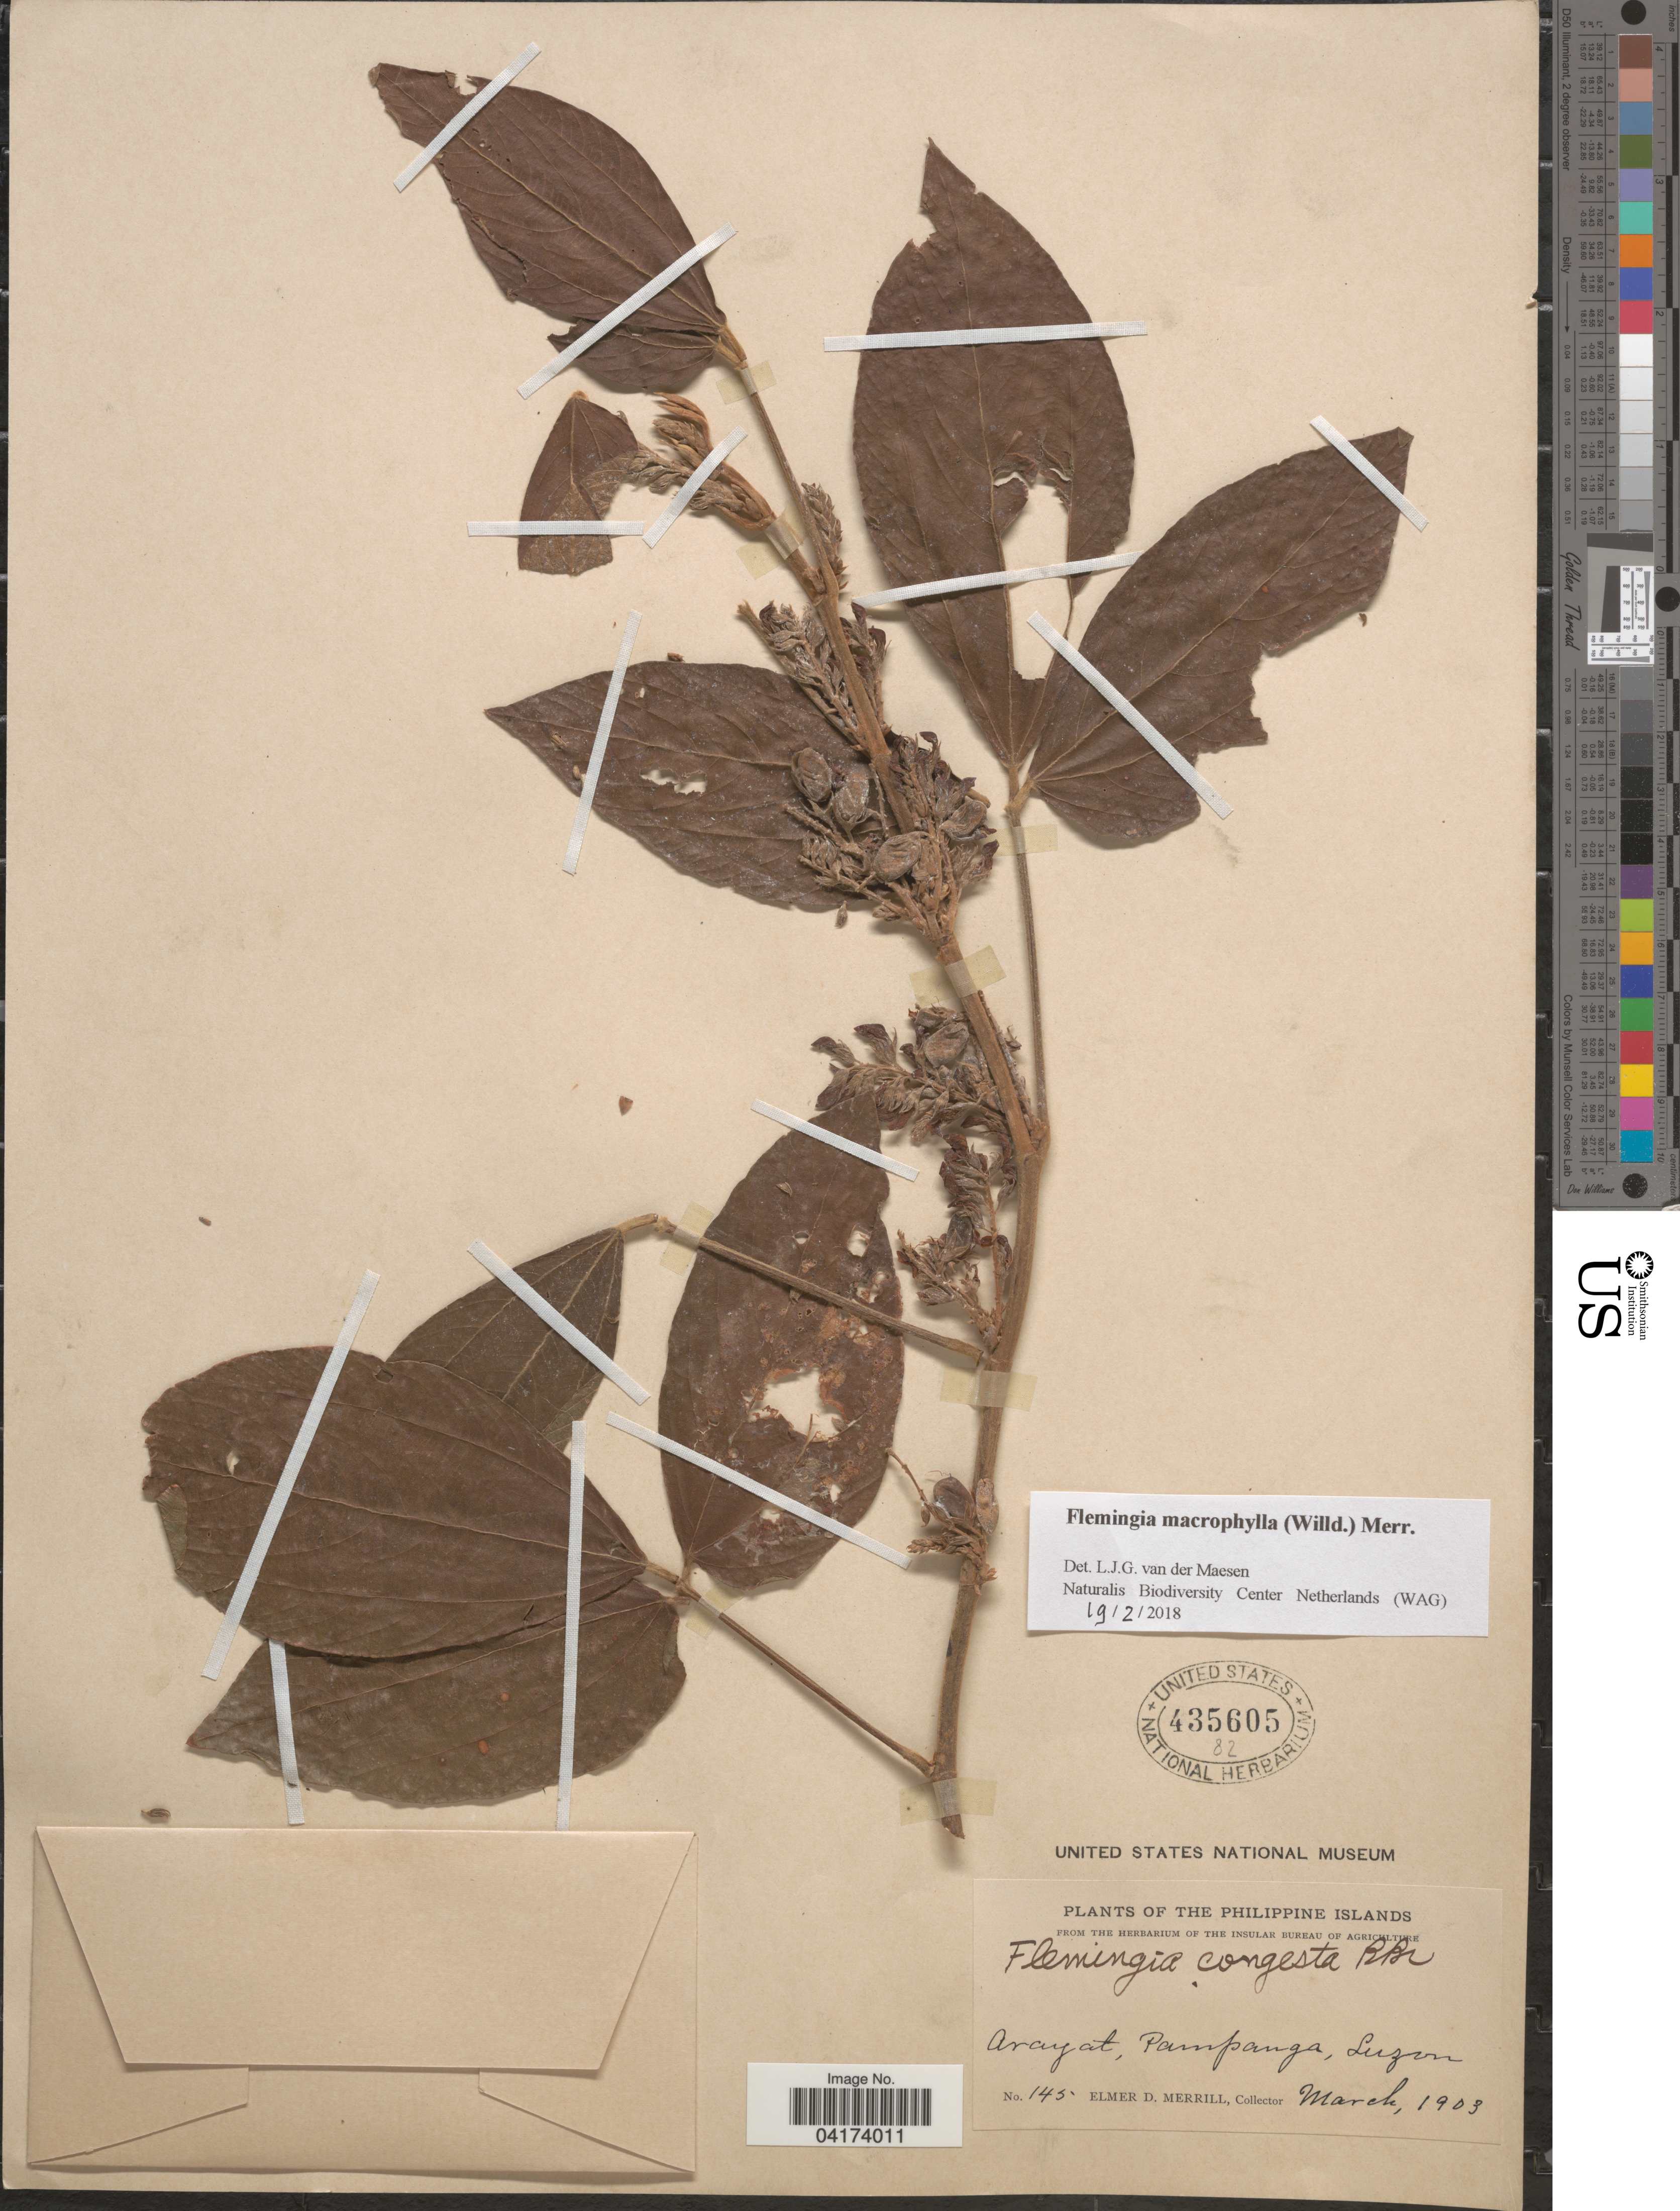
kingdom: Plantae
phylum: Tracheophyta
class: Magnoliopsida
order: Fabales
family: Fabaceae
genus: Flemingia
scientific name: Flemingia macrophylla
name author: (Willd.) Kuntze ex Merr.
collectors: E. D. Merrill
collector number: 145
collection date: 1903-03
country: Philippines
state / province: Central Luzon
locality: Arayat, Pampanga, Luzon.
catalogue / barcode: US 435605